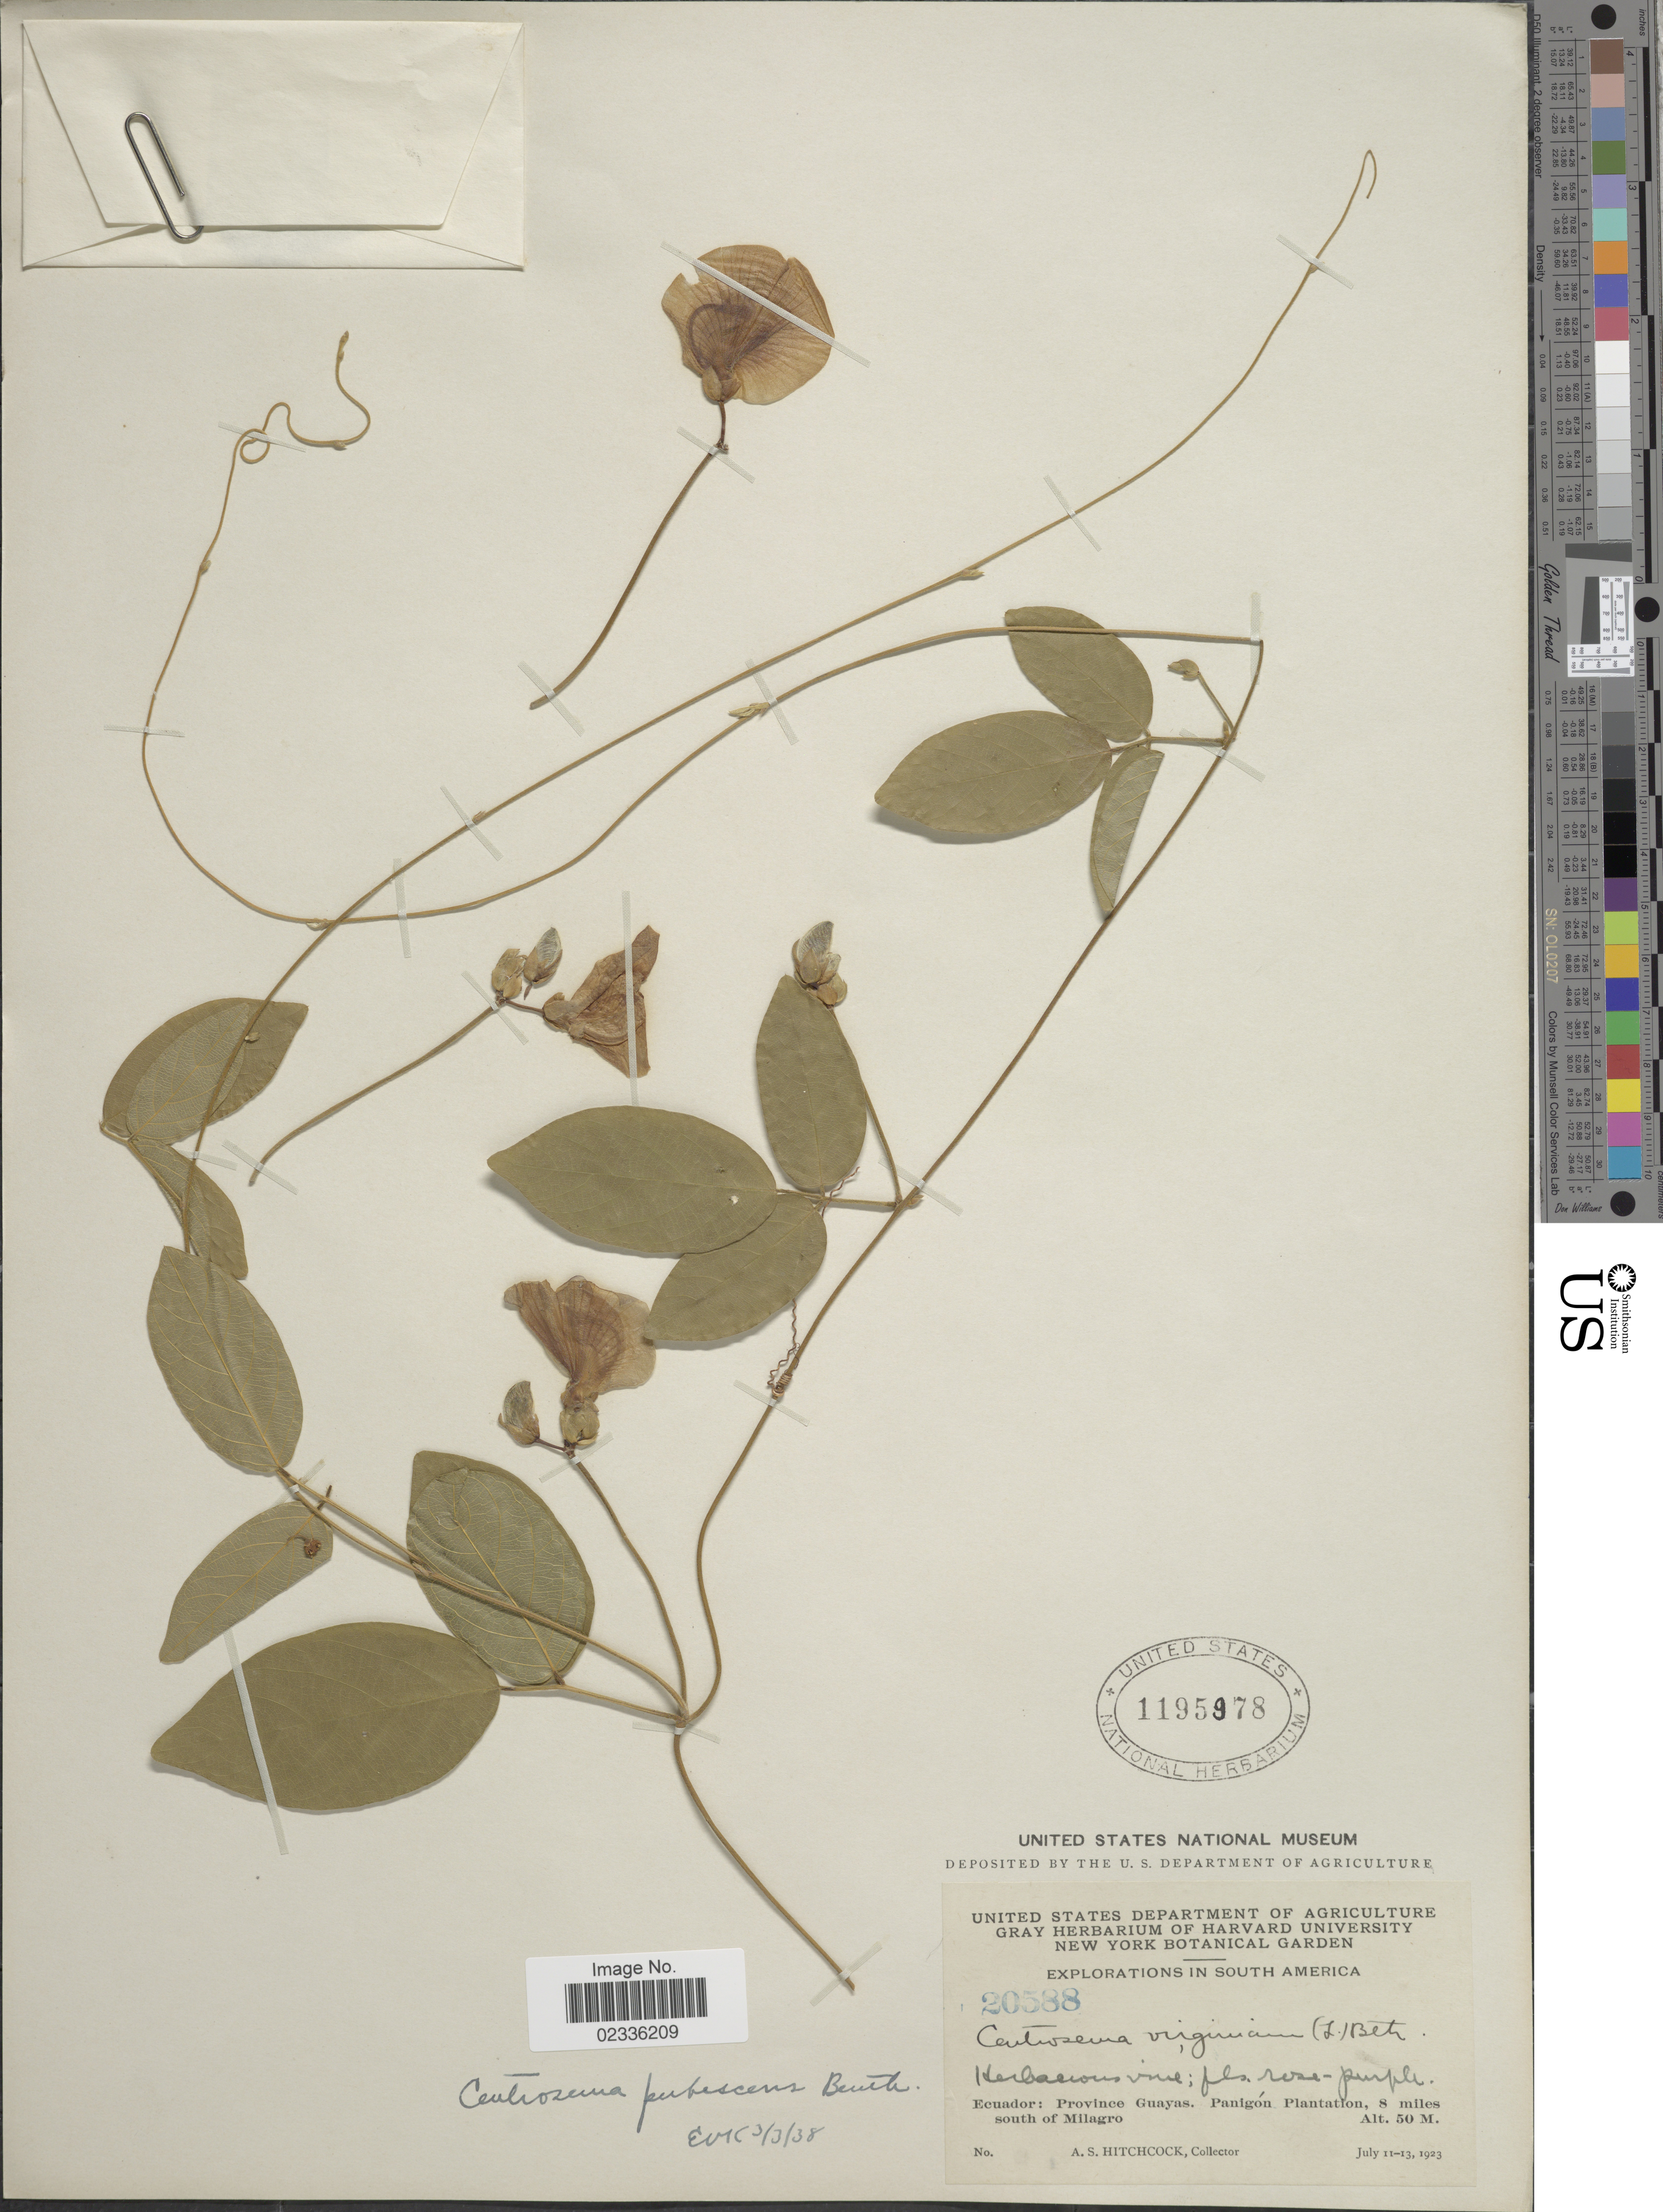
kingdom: Plantae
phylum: Tracheophyta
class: Magnoliopsida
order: Fabales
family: Fabaceae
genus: Centrosema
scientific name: Centrosema pubescens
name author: Benth.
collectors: A. S. Hitchcock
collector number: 20588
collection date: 1923-07-11/1923-07-13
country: Ecuador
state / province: Guayas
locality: Ecuador: Province Guayas. Panigon Plantation, 8 miles south of Milagro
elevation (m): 50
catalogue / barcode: US 1195978